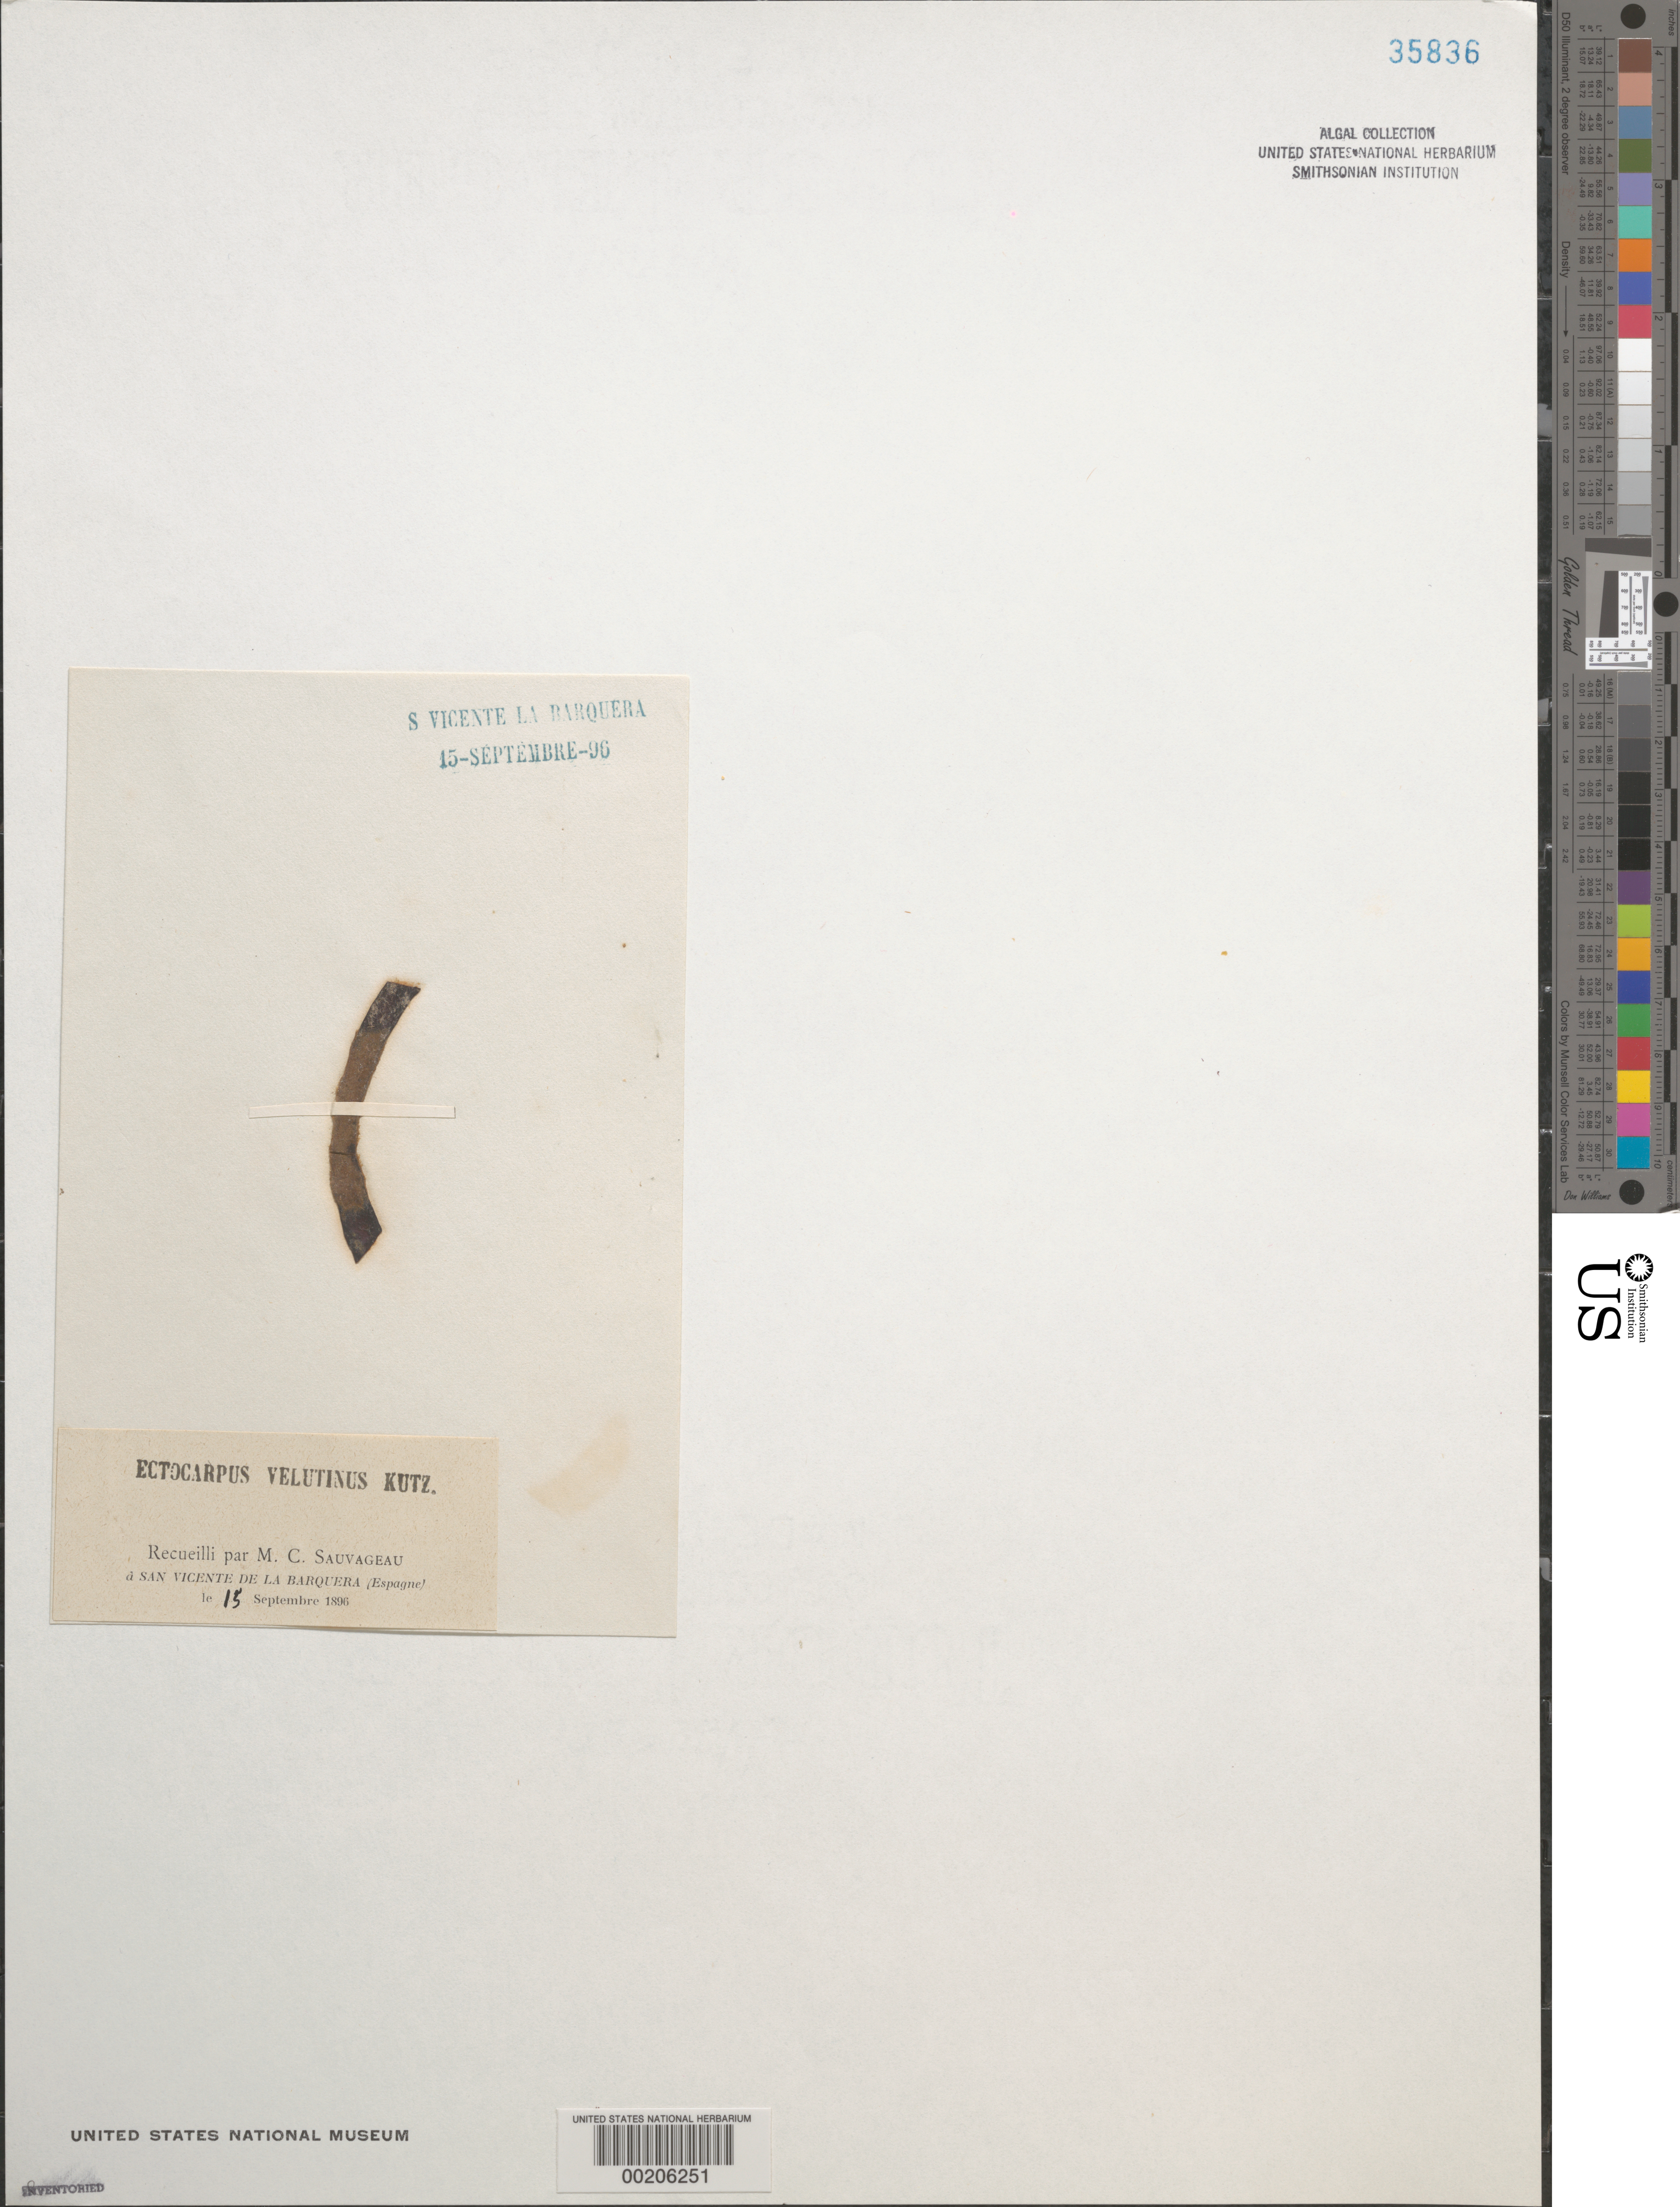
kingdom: Chromista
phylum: Ochrophyta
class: Phaeophyceae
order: Ectocarpales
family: Acinetosporaceae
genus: Herponema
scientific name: Herponema velutinum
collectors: C. F. Sauvageau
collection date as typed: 15 Sep 1896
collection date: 1896-09-15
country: Spain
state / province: Cantabria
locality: San vicente de la barquera. Santander.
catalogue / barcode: US 35836